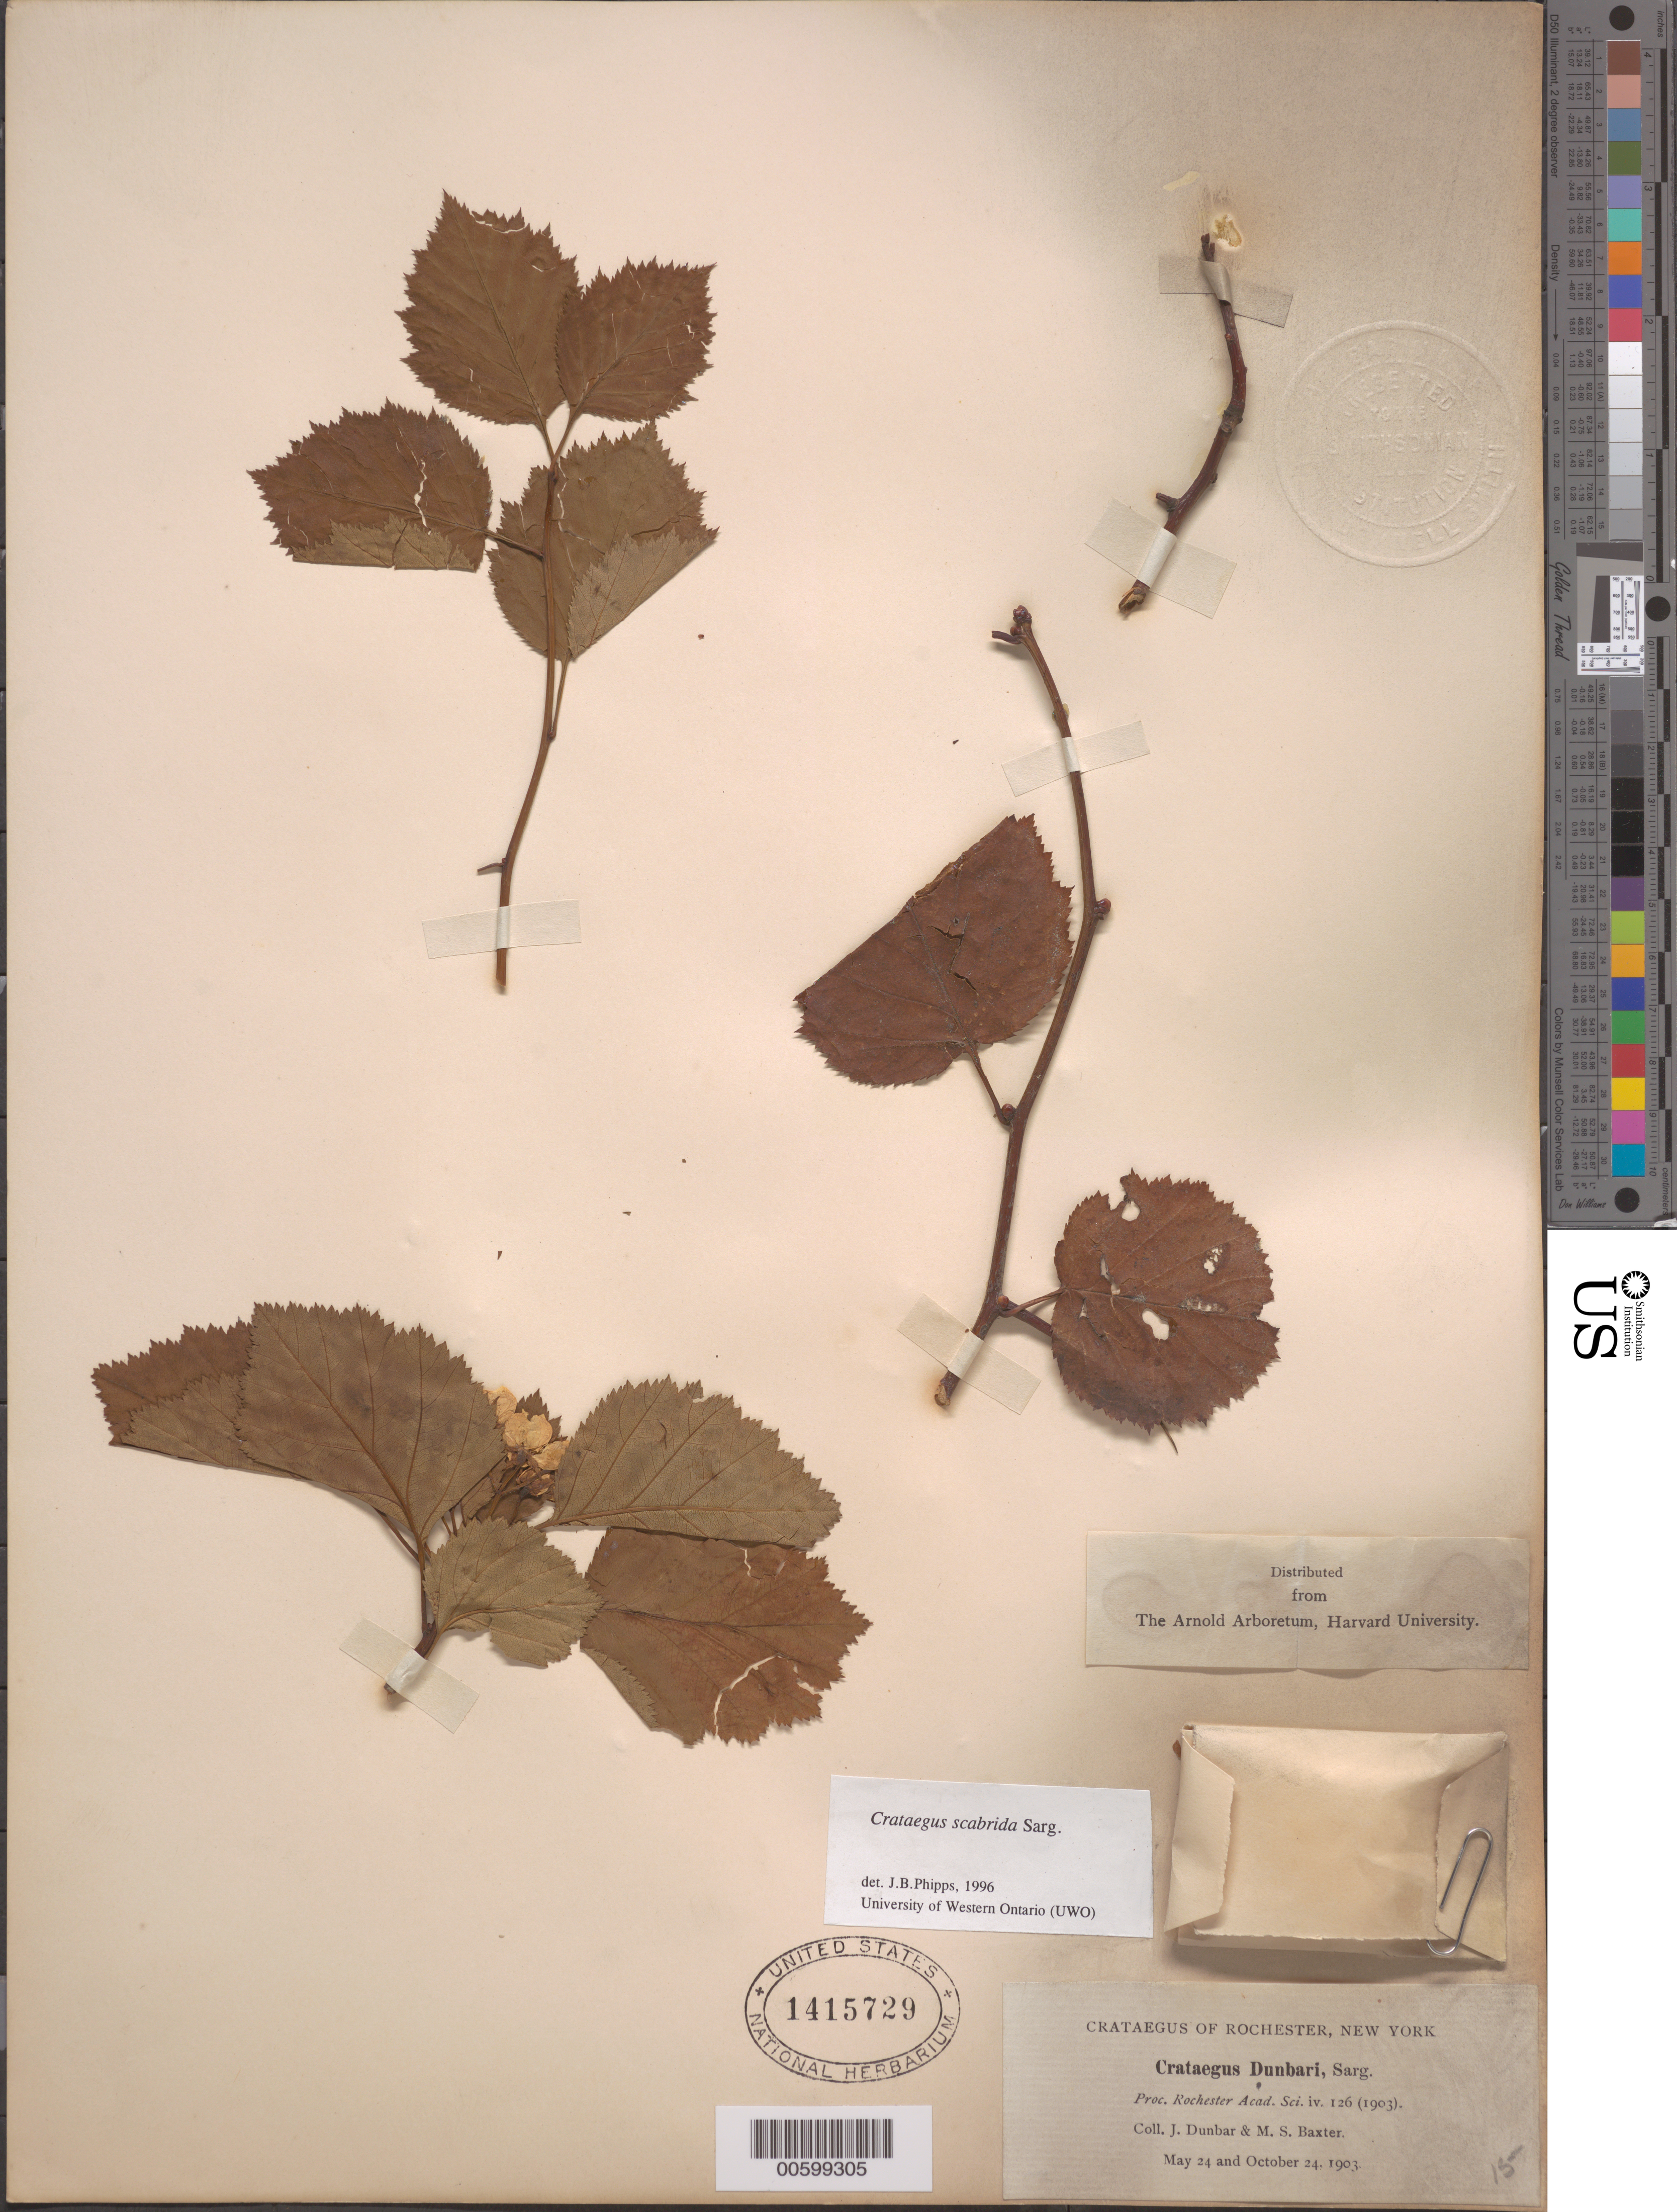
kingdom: Plantae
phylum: Tracheophyta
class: Magnoliopsida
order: Rosales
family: Rosaceae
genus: Crataegus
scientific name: Crataegus scabrida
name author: Sarg.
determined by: Phipps, James B., (UWO), University of Western Ontario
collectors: J. Dunbar & M. Baxter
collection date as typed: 24 May 1903 and 24 Oct 1903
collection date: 1903-05-24,1903-10-24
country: United States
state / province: New York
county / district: Monroe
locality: Rochester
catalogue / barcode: US 1415729